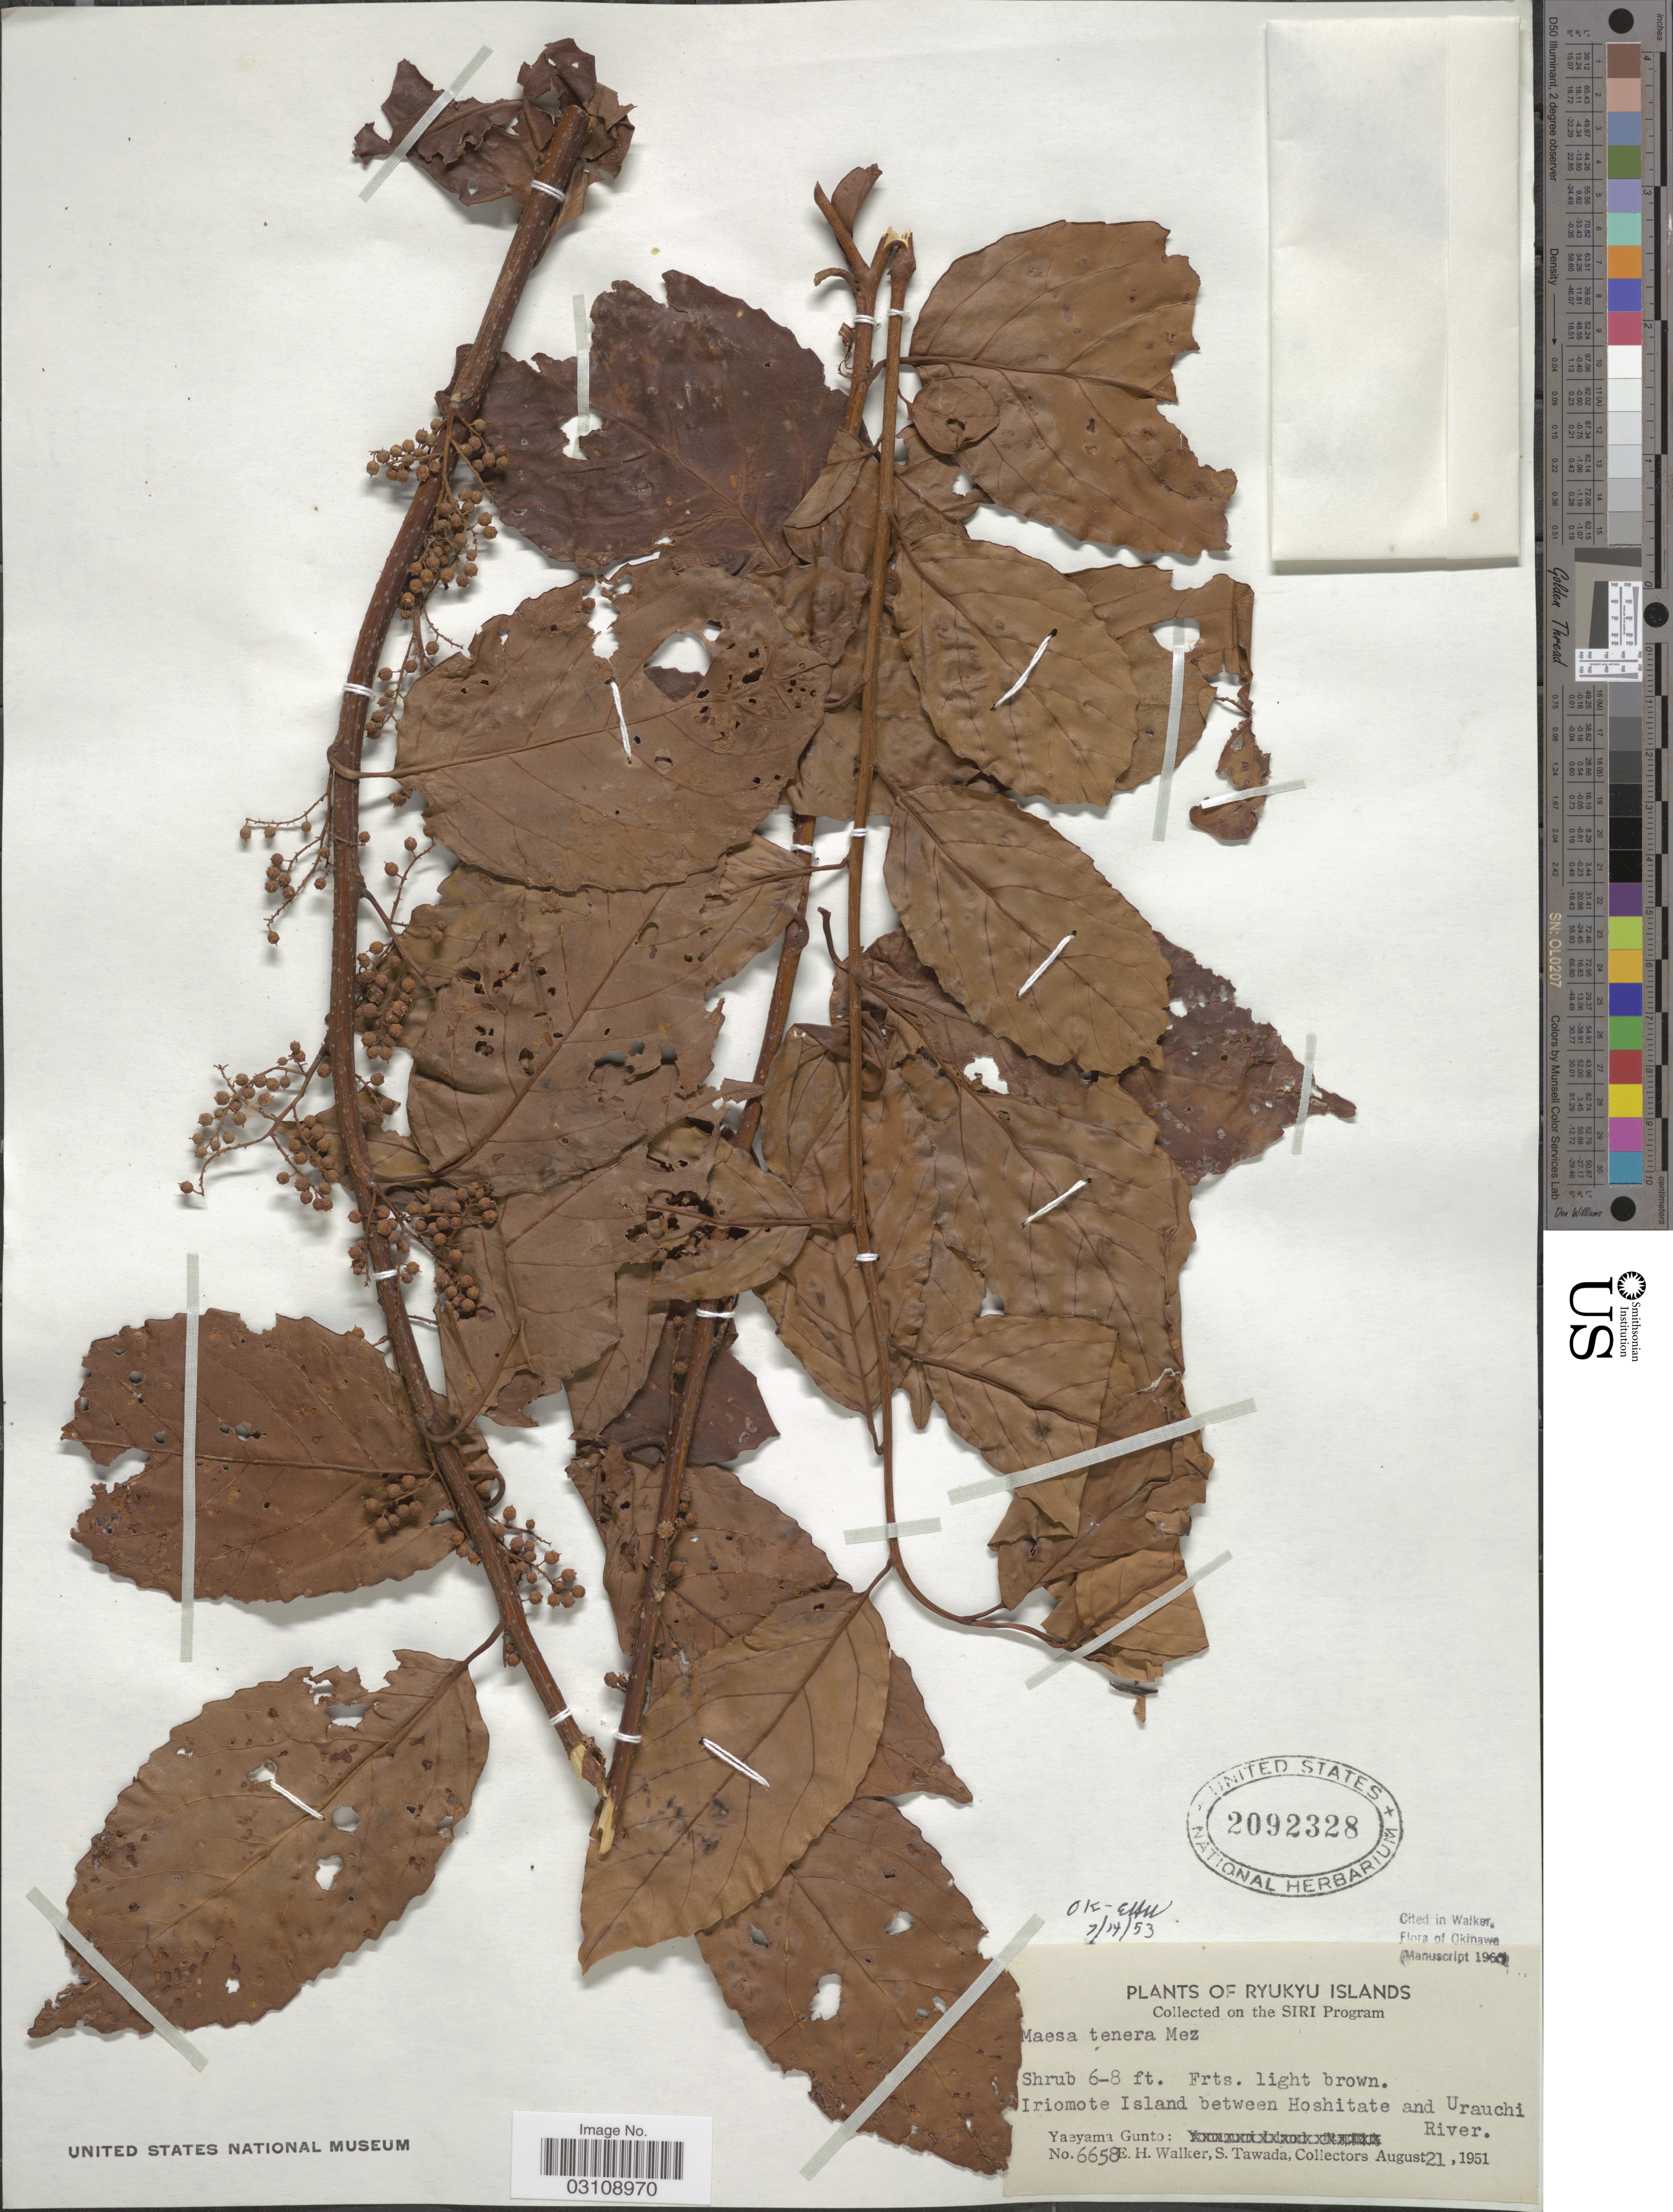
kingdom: Plantae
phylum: Tracheophyta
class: Magnoliopsida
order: Ericales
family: Primulaceae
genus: Maesa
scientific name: Maesa tenera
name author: Mez in Engl.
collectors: E. H. Walker & S. Tawada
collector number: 6658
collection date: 1951-08-21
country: Japan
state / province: Okinawa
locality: Ryukyu Islands. On the Siri Program. Iriomote Island between Hoshitate and Urauchi River. Yaeyama Gunto.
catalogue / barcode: US 2092328